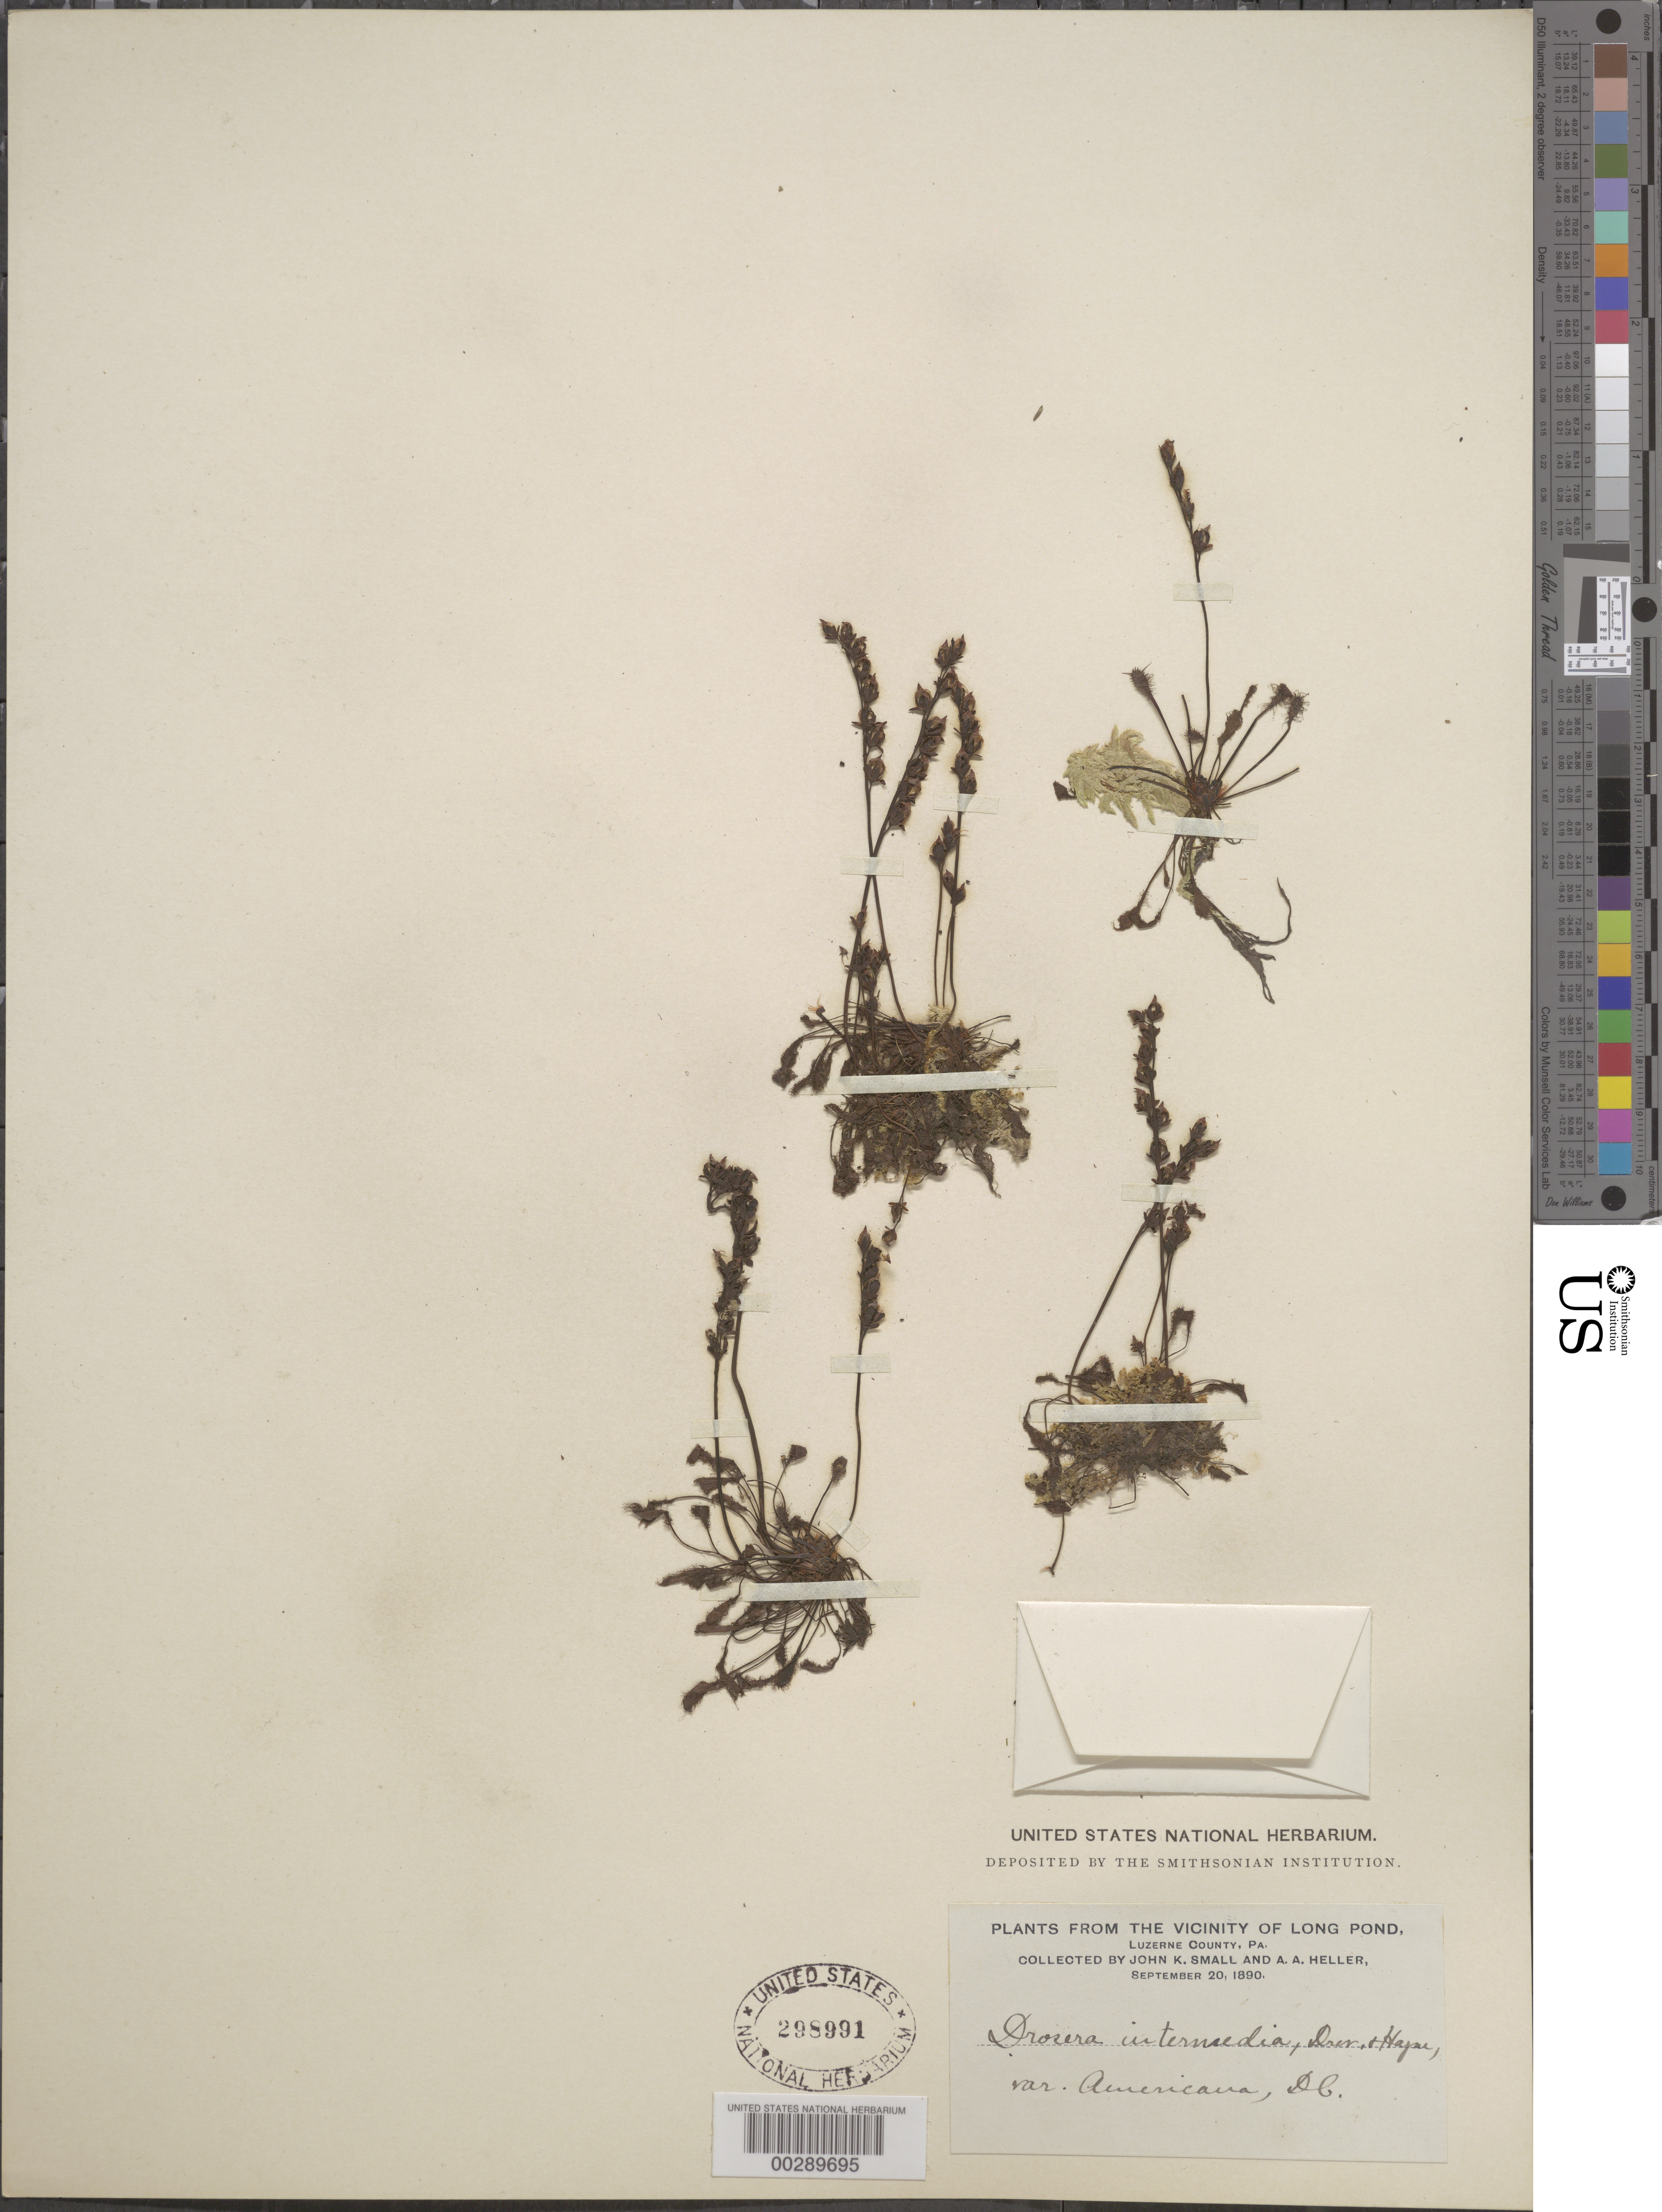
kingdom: Plantae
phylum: Tracheophyta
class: Magnoliopsida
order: Caryophyllales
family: Droseraceae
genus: Drosera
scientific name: Drosera intermedia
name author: Hayne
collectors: J. K. Small & A. A. Heller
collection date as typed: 20 Sep 1890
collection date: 1890-09-20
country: United States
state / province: Pennsylvania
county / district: Luzerne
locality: Vicinity of long pond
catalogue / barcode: US 298991